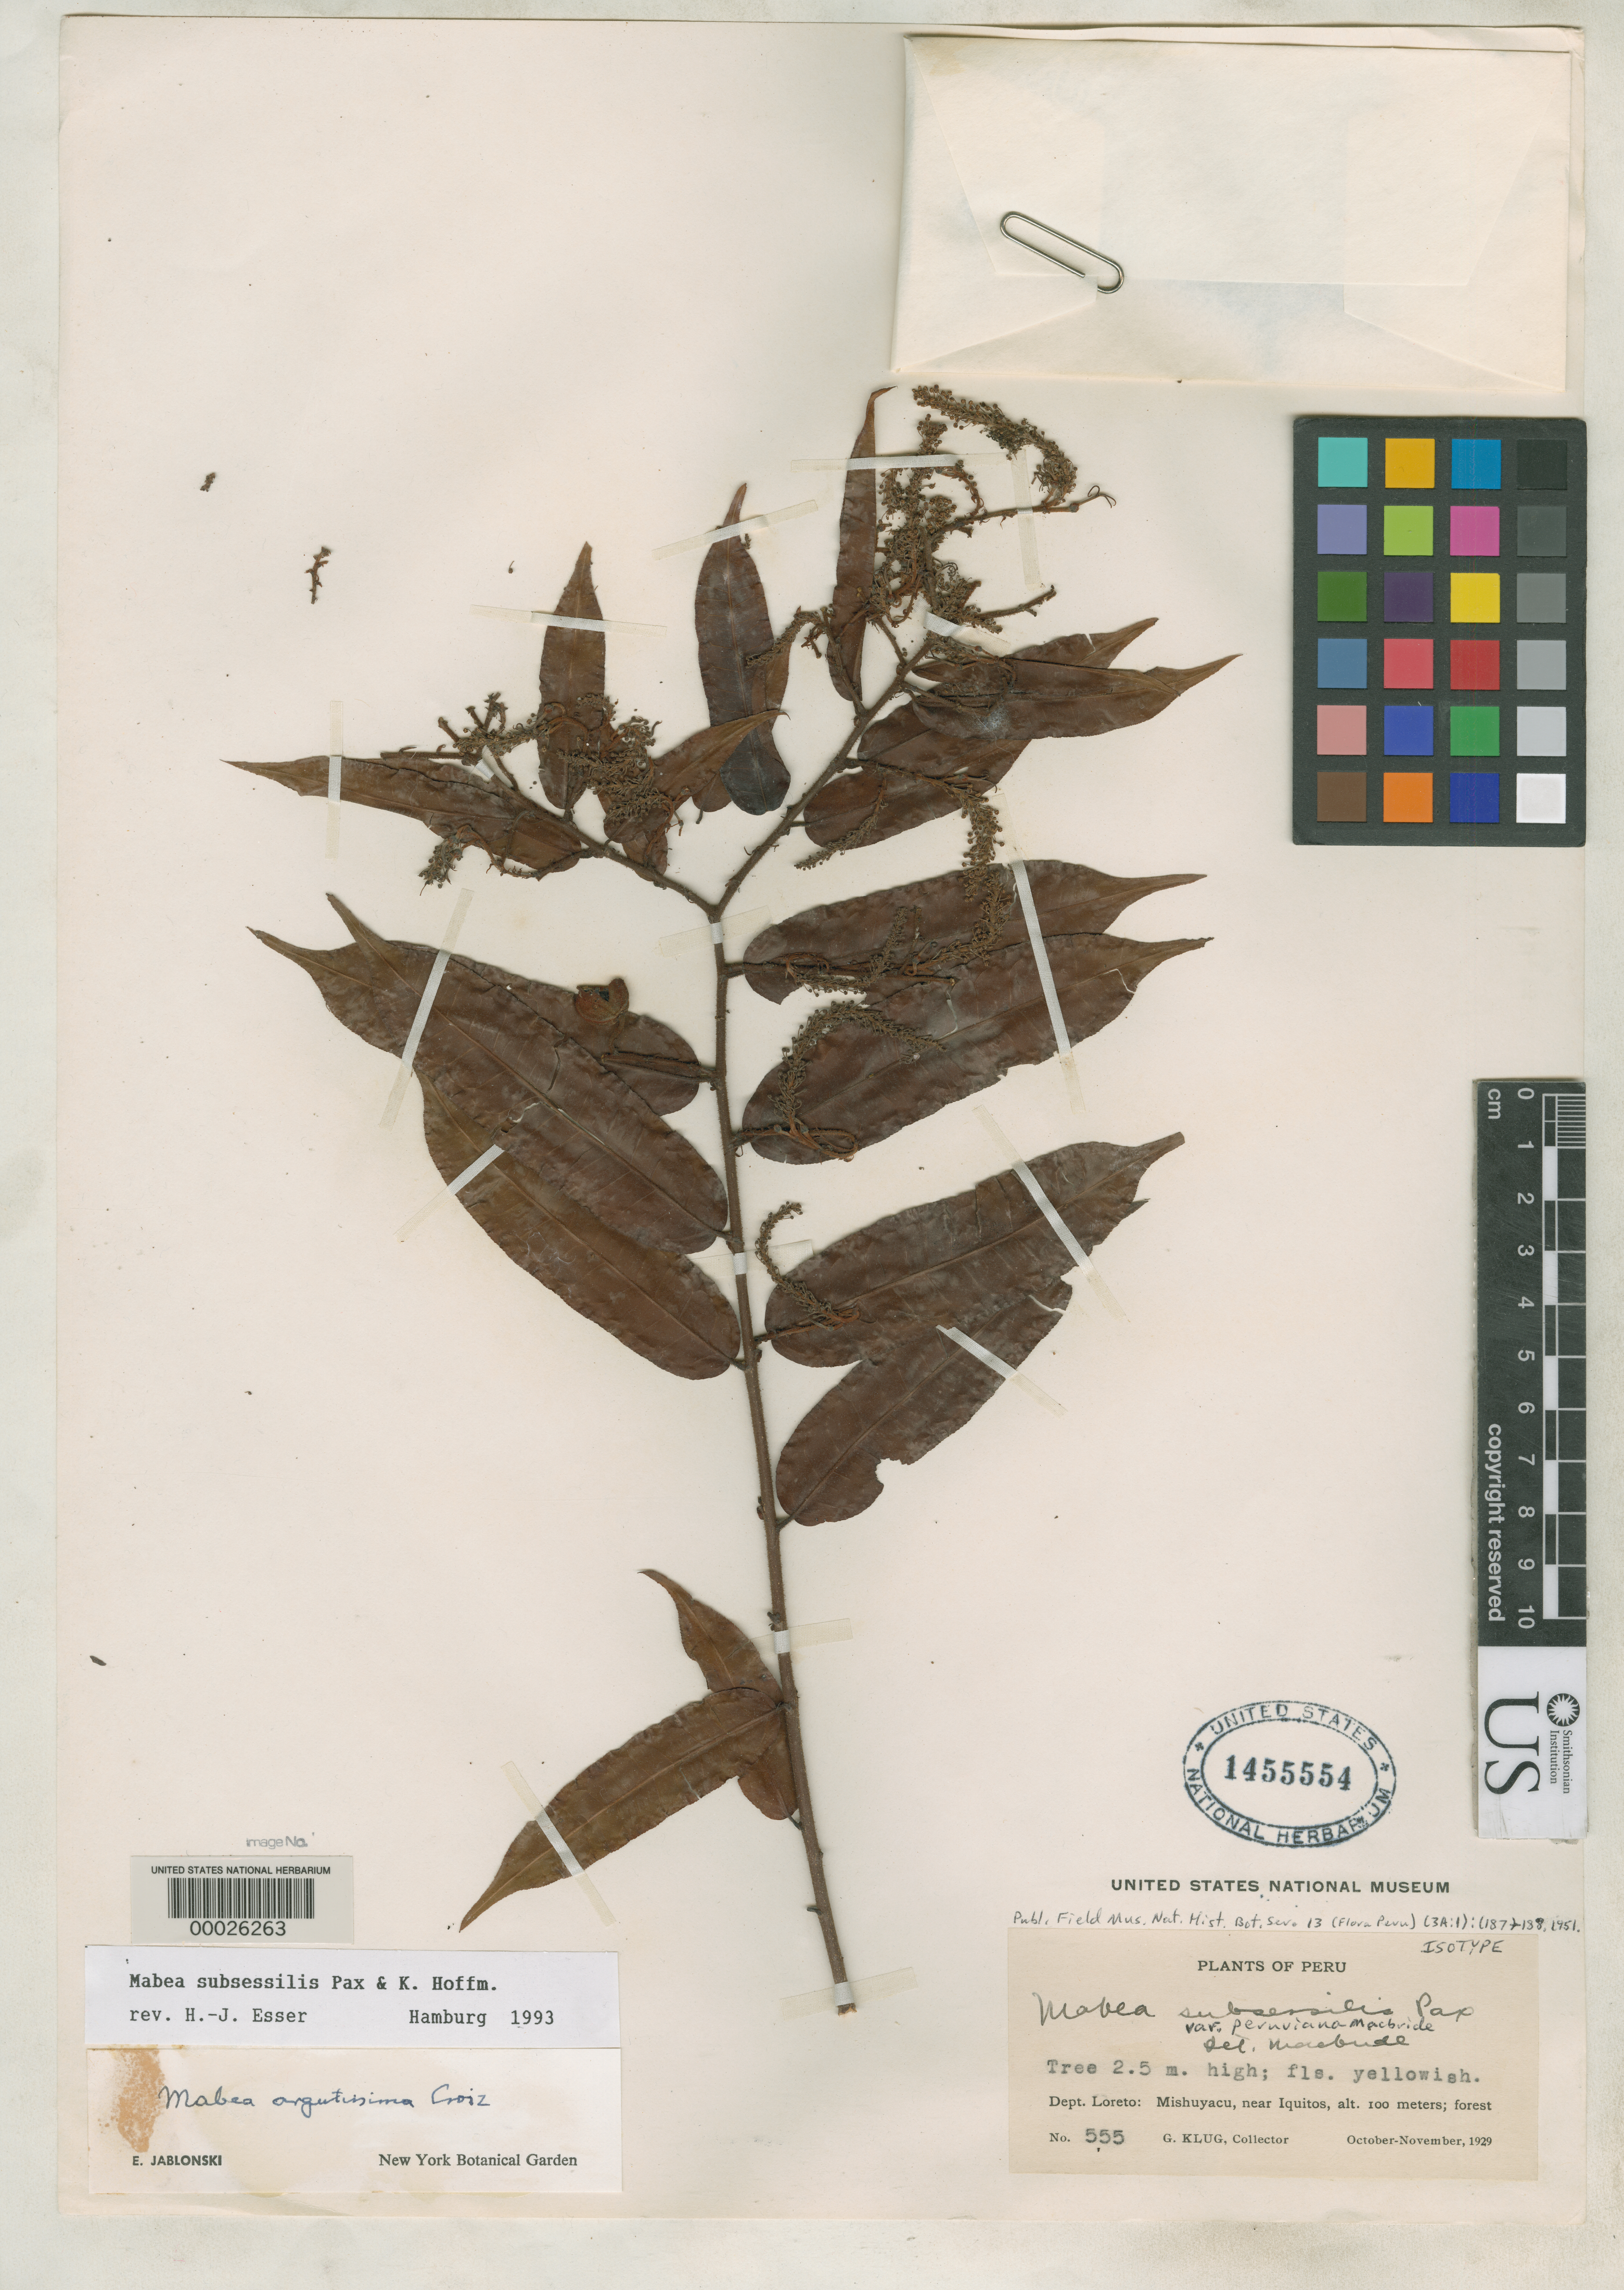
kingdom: Plantae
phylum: Tracheophyta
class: Magnoliopsida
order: Malpighiales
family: Euphorbiaceae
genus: Mabea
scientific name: Mabea subsessilis var. peruviana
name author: J.F. Macbr.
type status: Isotype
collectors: G. Klug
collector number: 555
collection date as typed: Oct 1929 to -- Nov 1929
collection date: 1929-10/1929-11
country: Peru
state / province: Loreto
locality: Mishuyacu, near Iquitos.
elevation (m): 100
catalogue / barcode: US 1455554